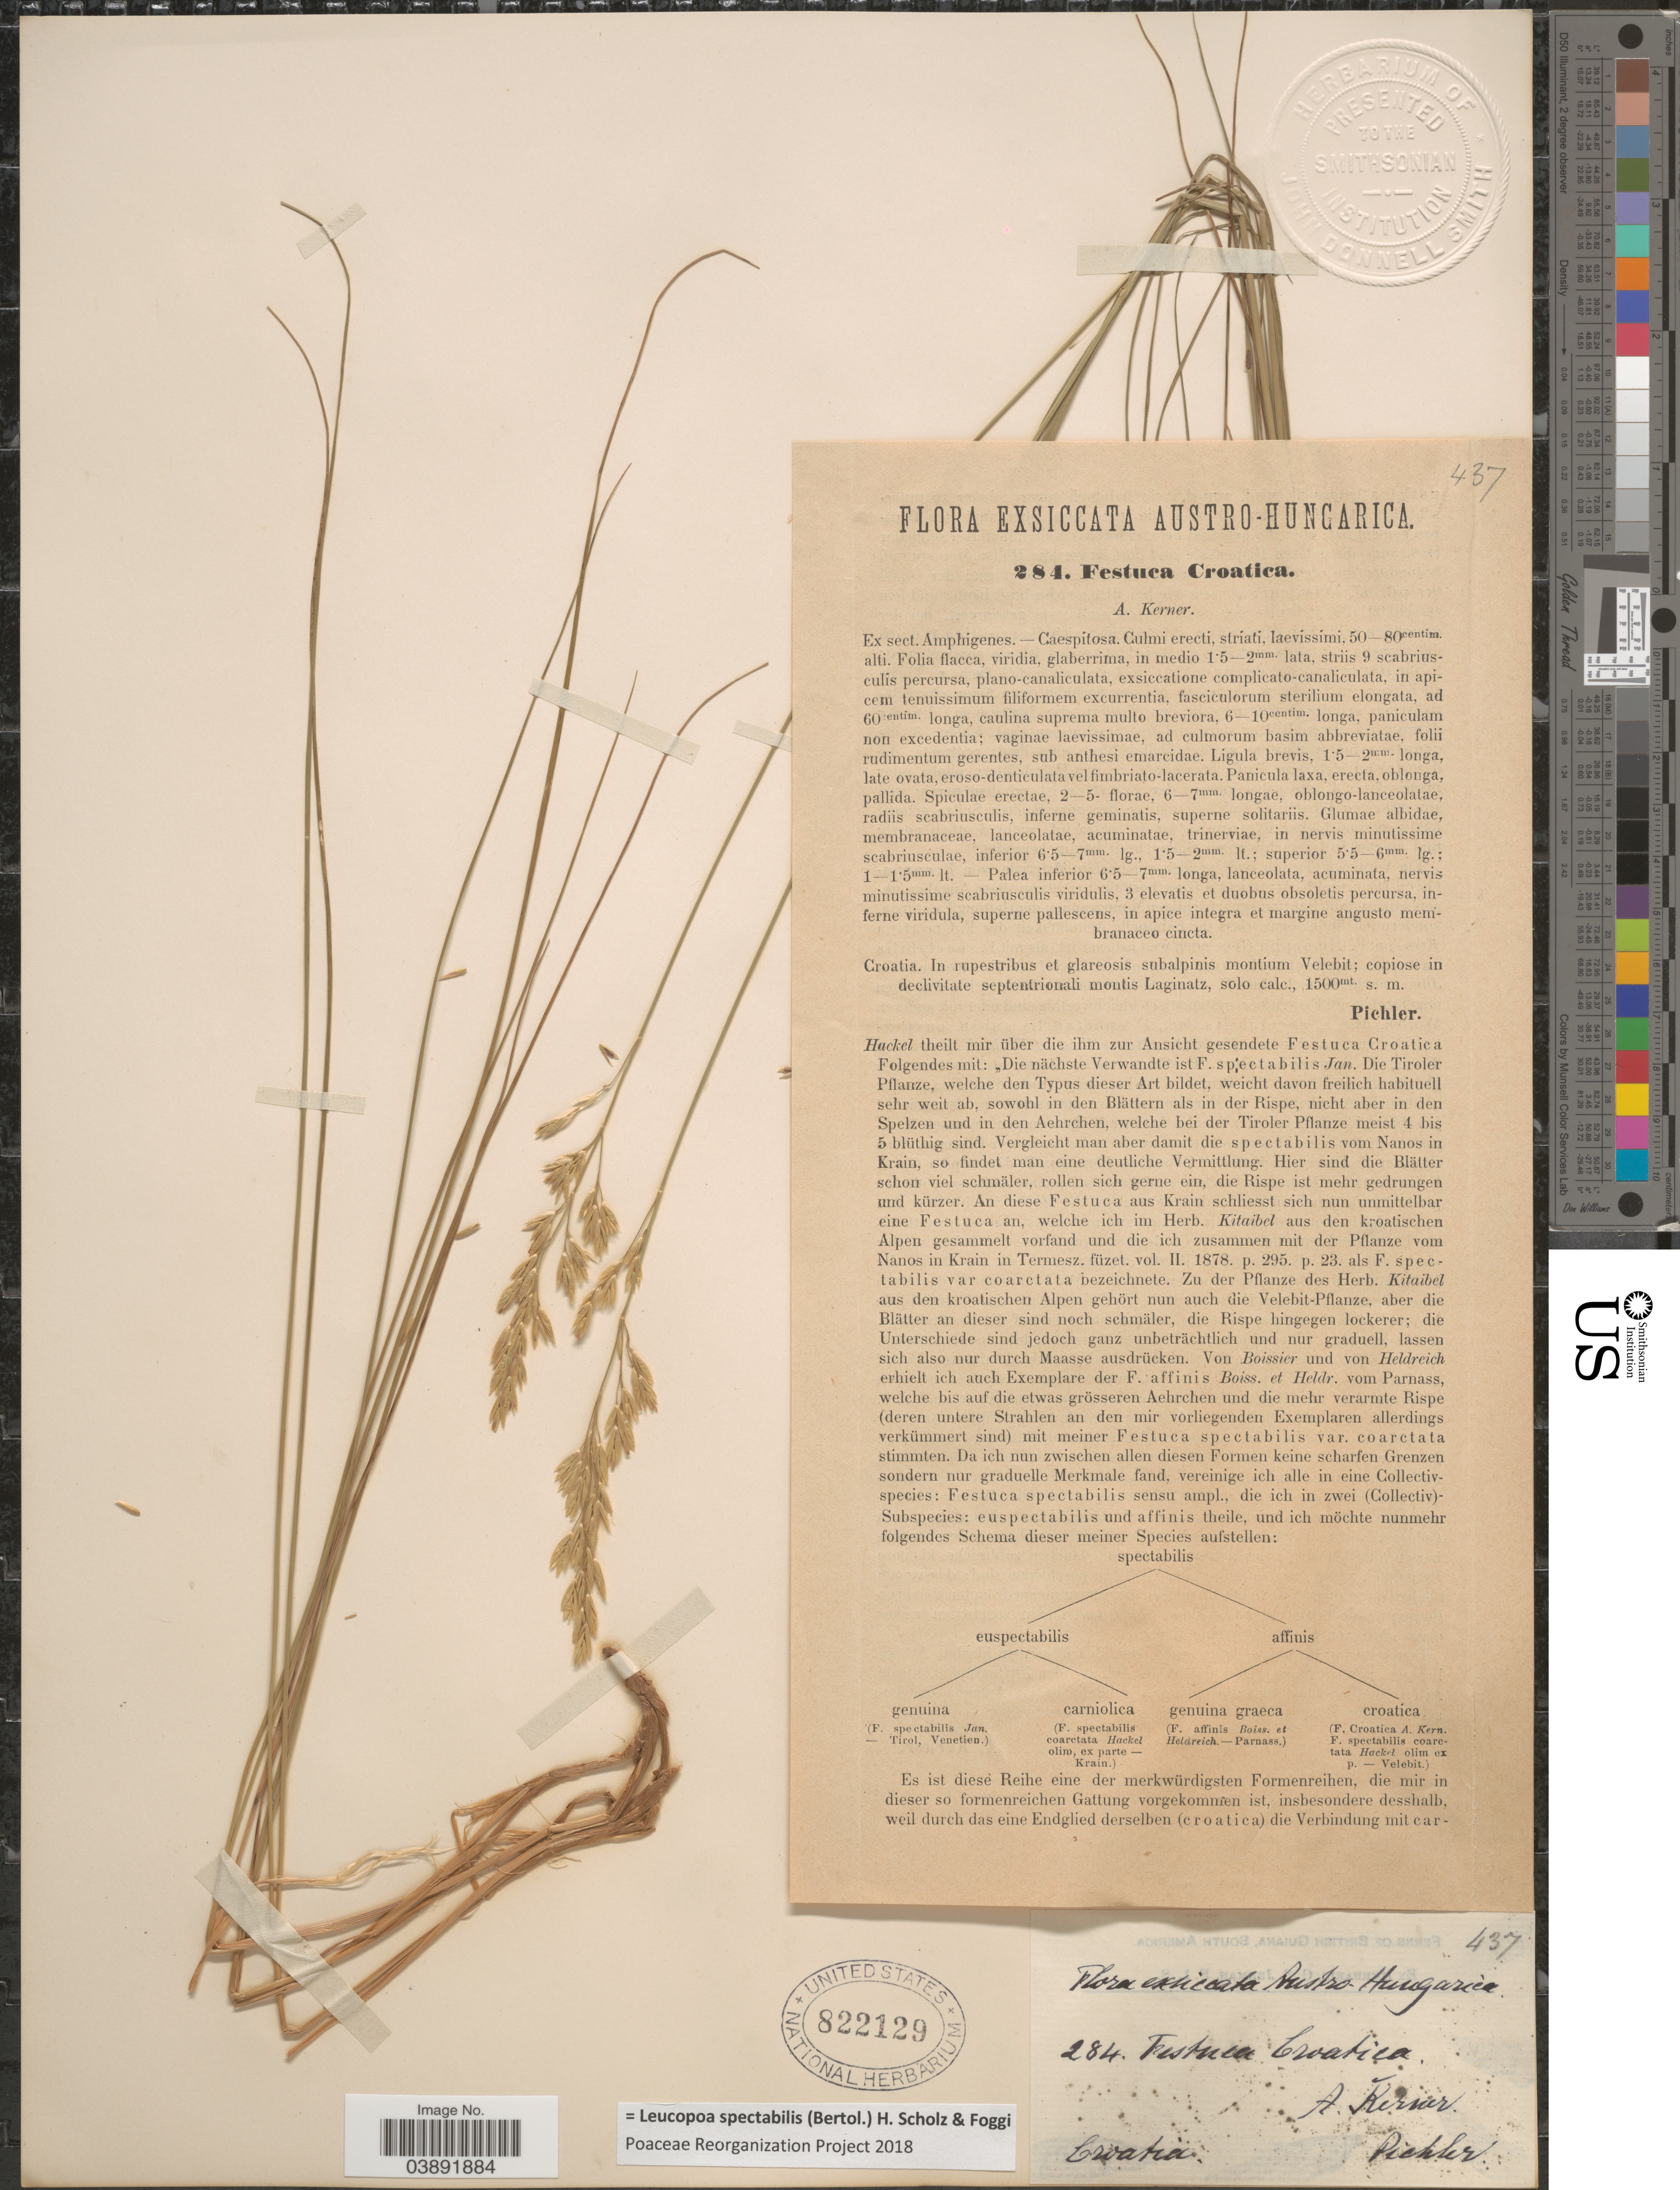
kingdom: Plantae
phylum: Tracheophyta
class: Liliopsida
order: Poales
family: Poaceae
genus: Leucopoa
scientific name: Leucopoa spectabilis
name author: (Bertol.) H. Scholz & Foggi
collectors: Pichler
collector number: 284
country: Croatia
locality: Austro-Hungarica. In rupestribus et glareosis subalpinis montium Velebit; copiose in declivitate septentrionali montis Laginatz.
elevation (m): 1500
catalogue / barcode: US 822129